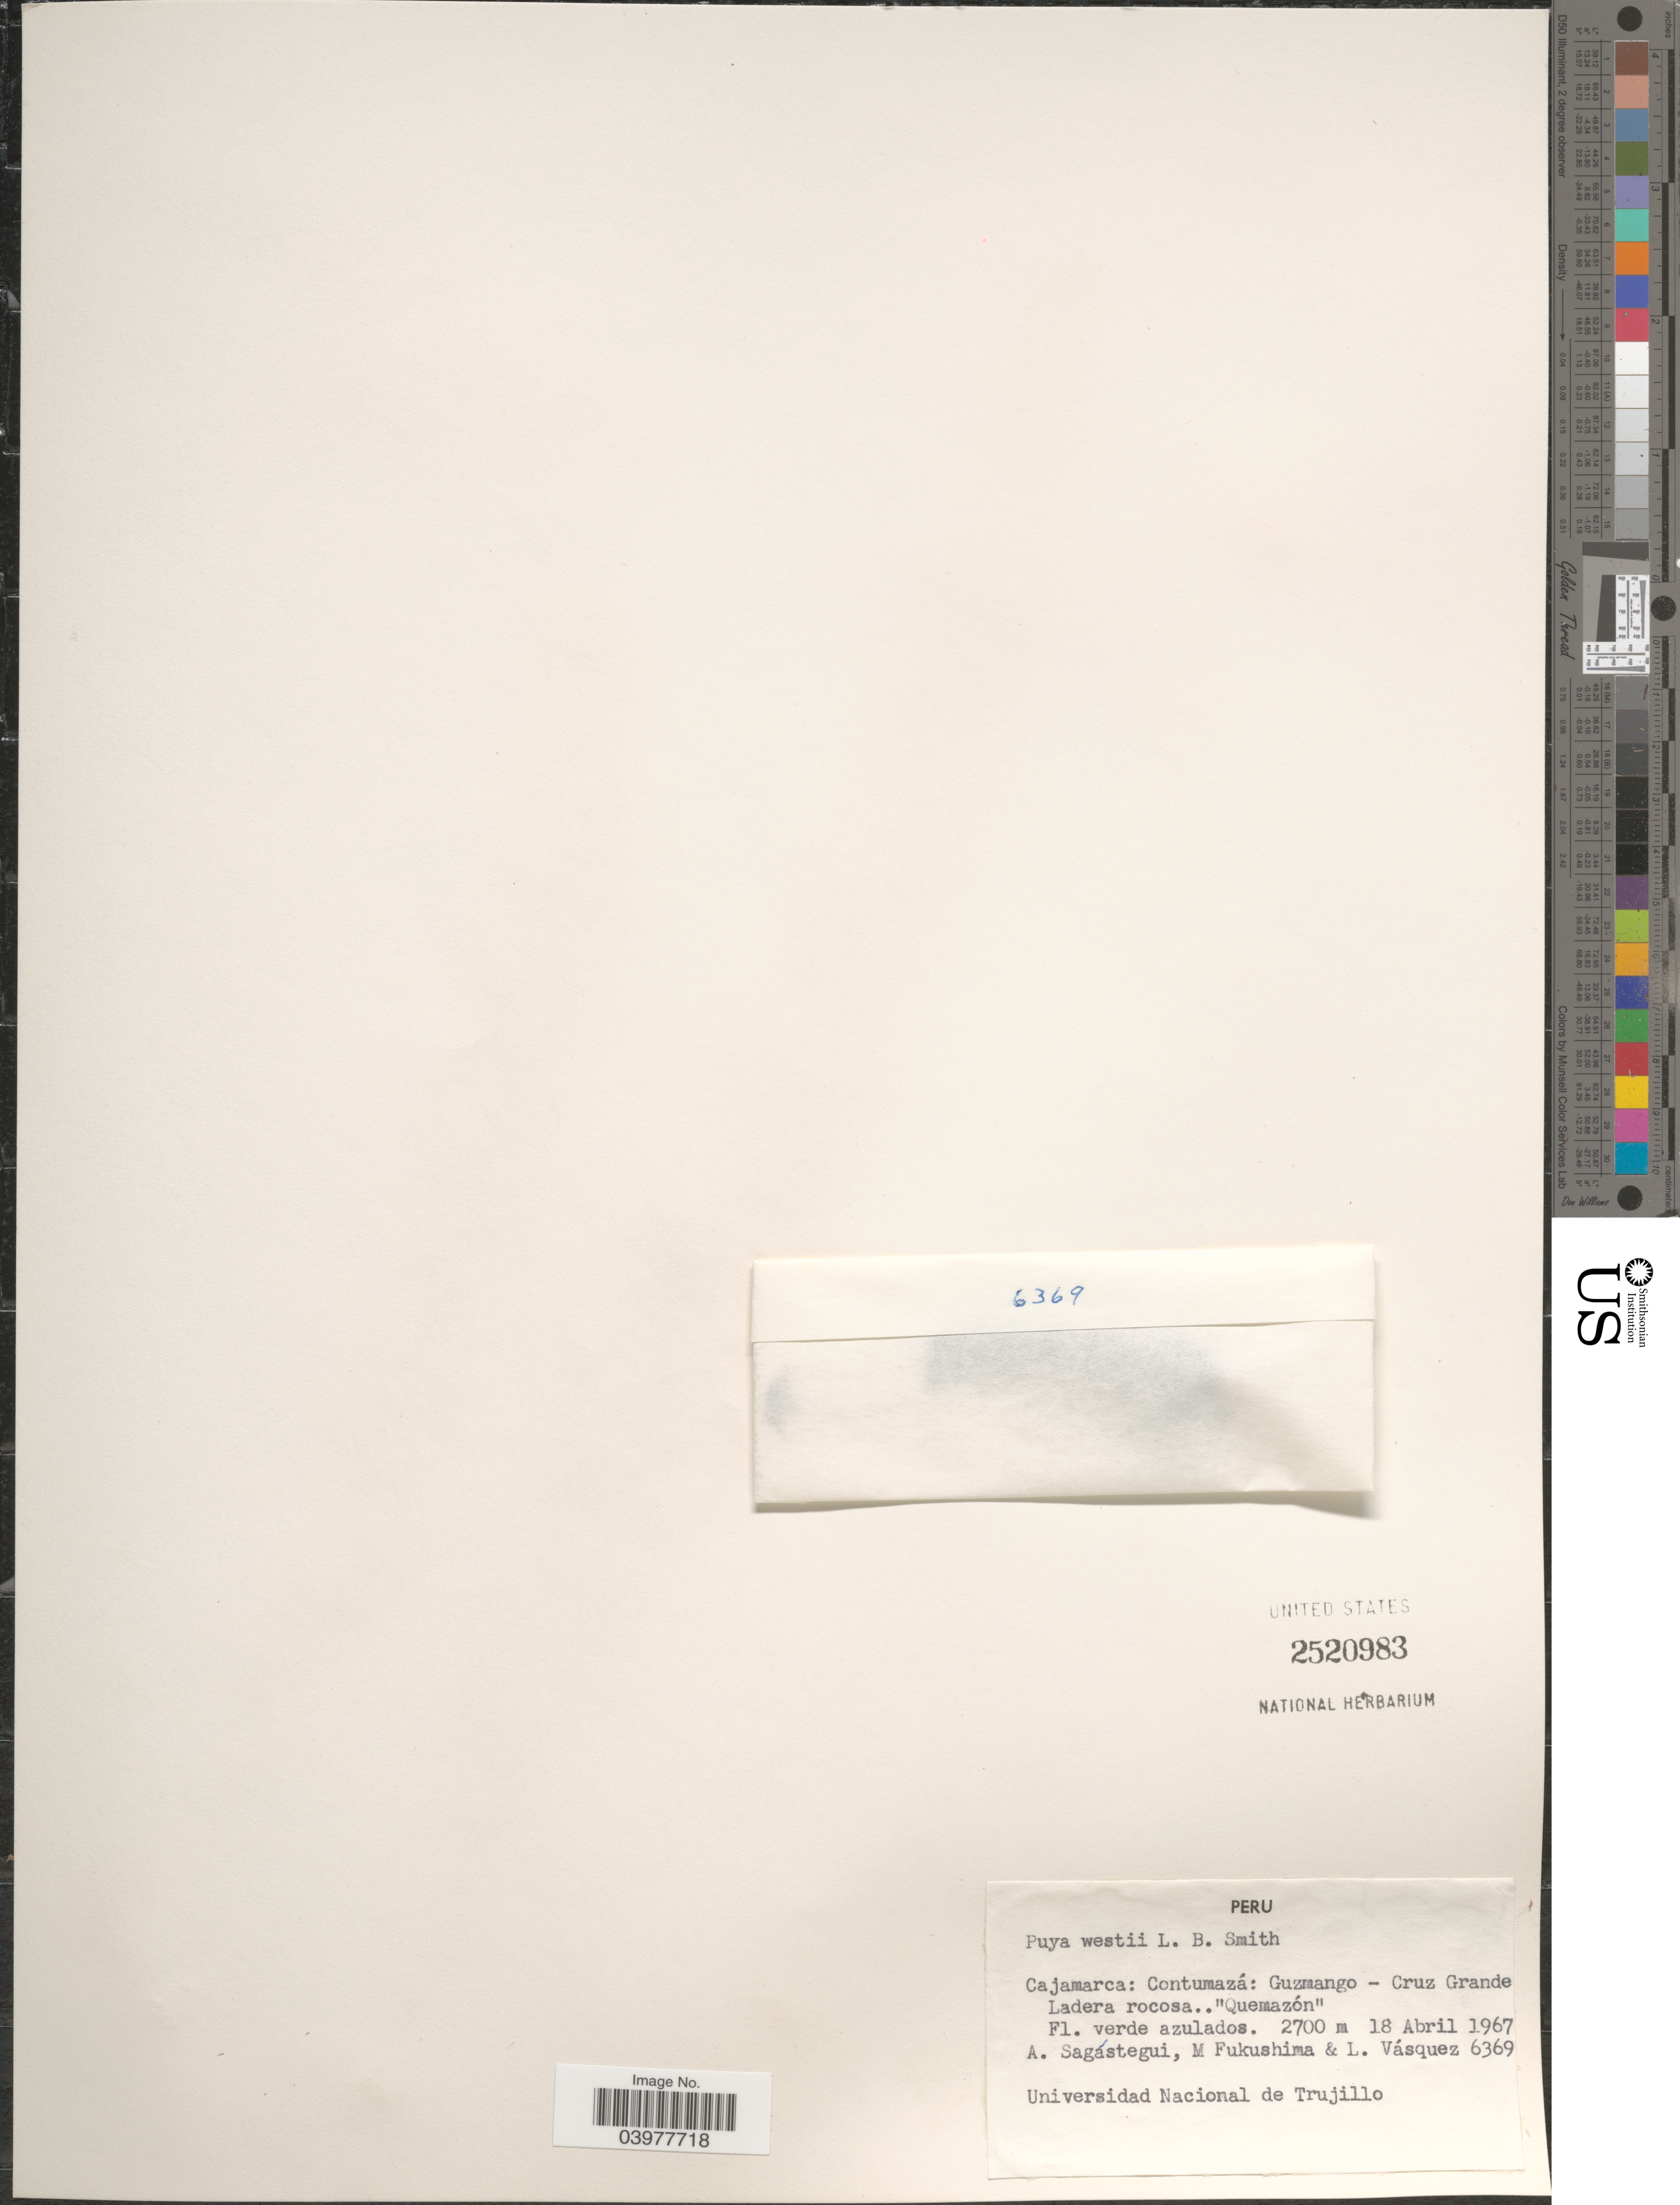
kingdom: Plantae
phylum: Tracheophyta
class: Liliopsida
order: Poales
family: Bromeliaceae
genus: Puya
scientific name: Puya westii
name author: L.B. Sm.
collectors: A. Sagastegui, M. Fukushima & L. Vasquez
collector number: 6369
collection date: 1967-04-18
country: Peru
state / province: Cajamarca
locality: Contumazá: Guzmango - Cruz Grande.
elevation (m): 2700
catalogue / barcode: US 2520983